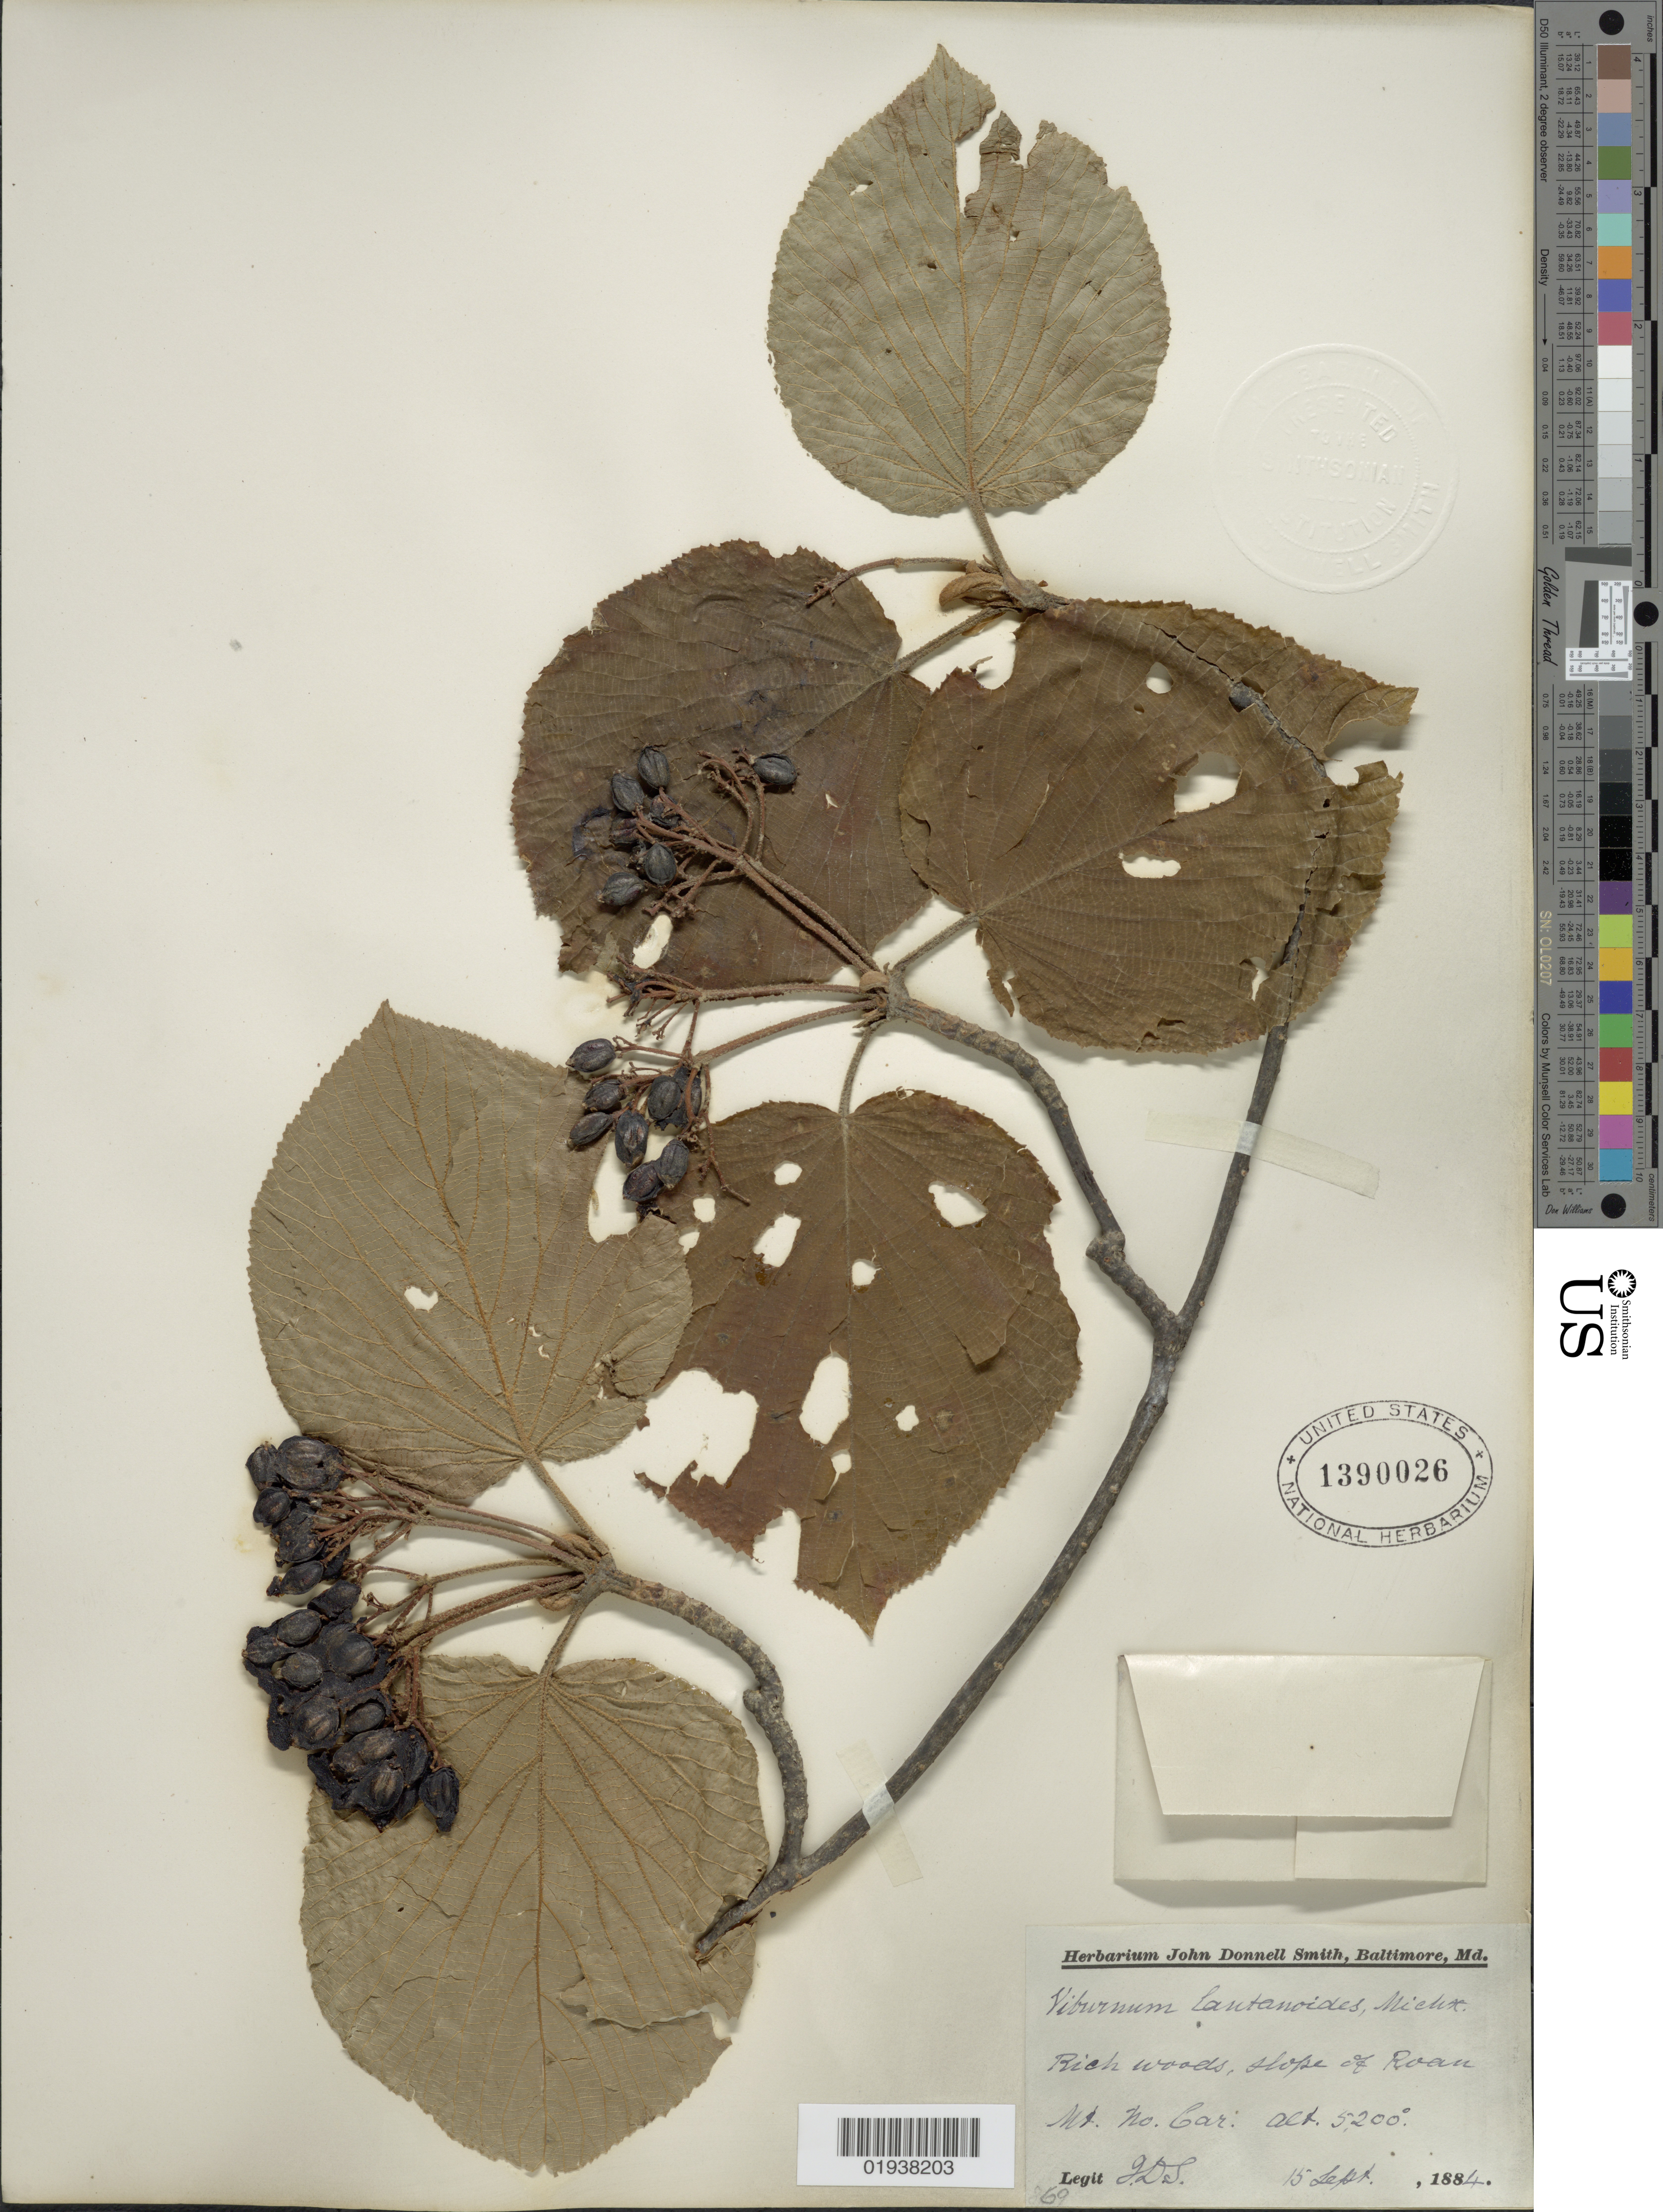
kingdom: Plantae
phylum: Tracheophyta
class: Magnoliopsida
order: Dipsacales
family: Viburnaceae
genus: Viburnum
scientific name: Viburnum alnifolium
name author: Marshall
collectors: J. Donnell Smith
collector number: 69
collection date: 1884-09-15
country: United States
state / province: North Carolina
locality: Rich woods, slope of Roan Mt.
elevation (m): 1585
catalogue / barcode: US 1390026